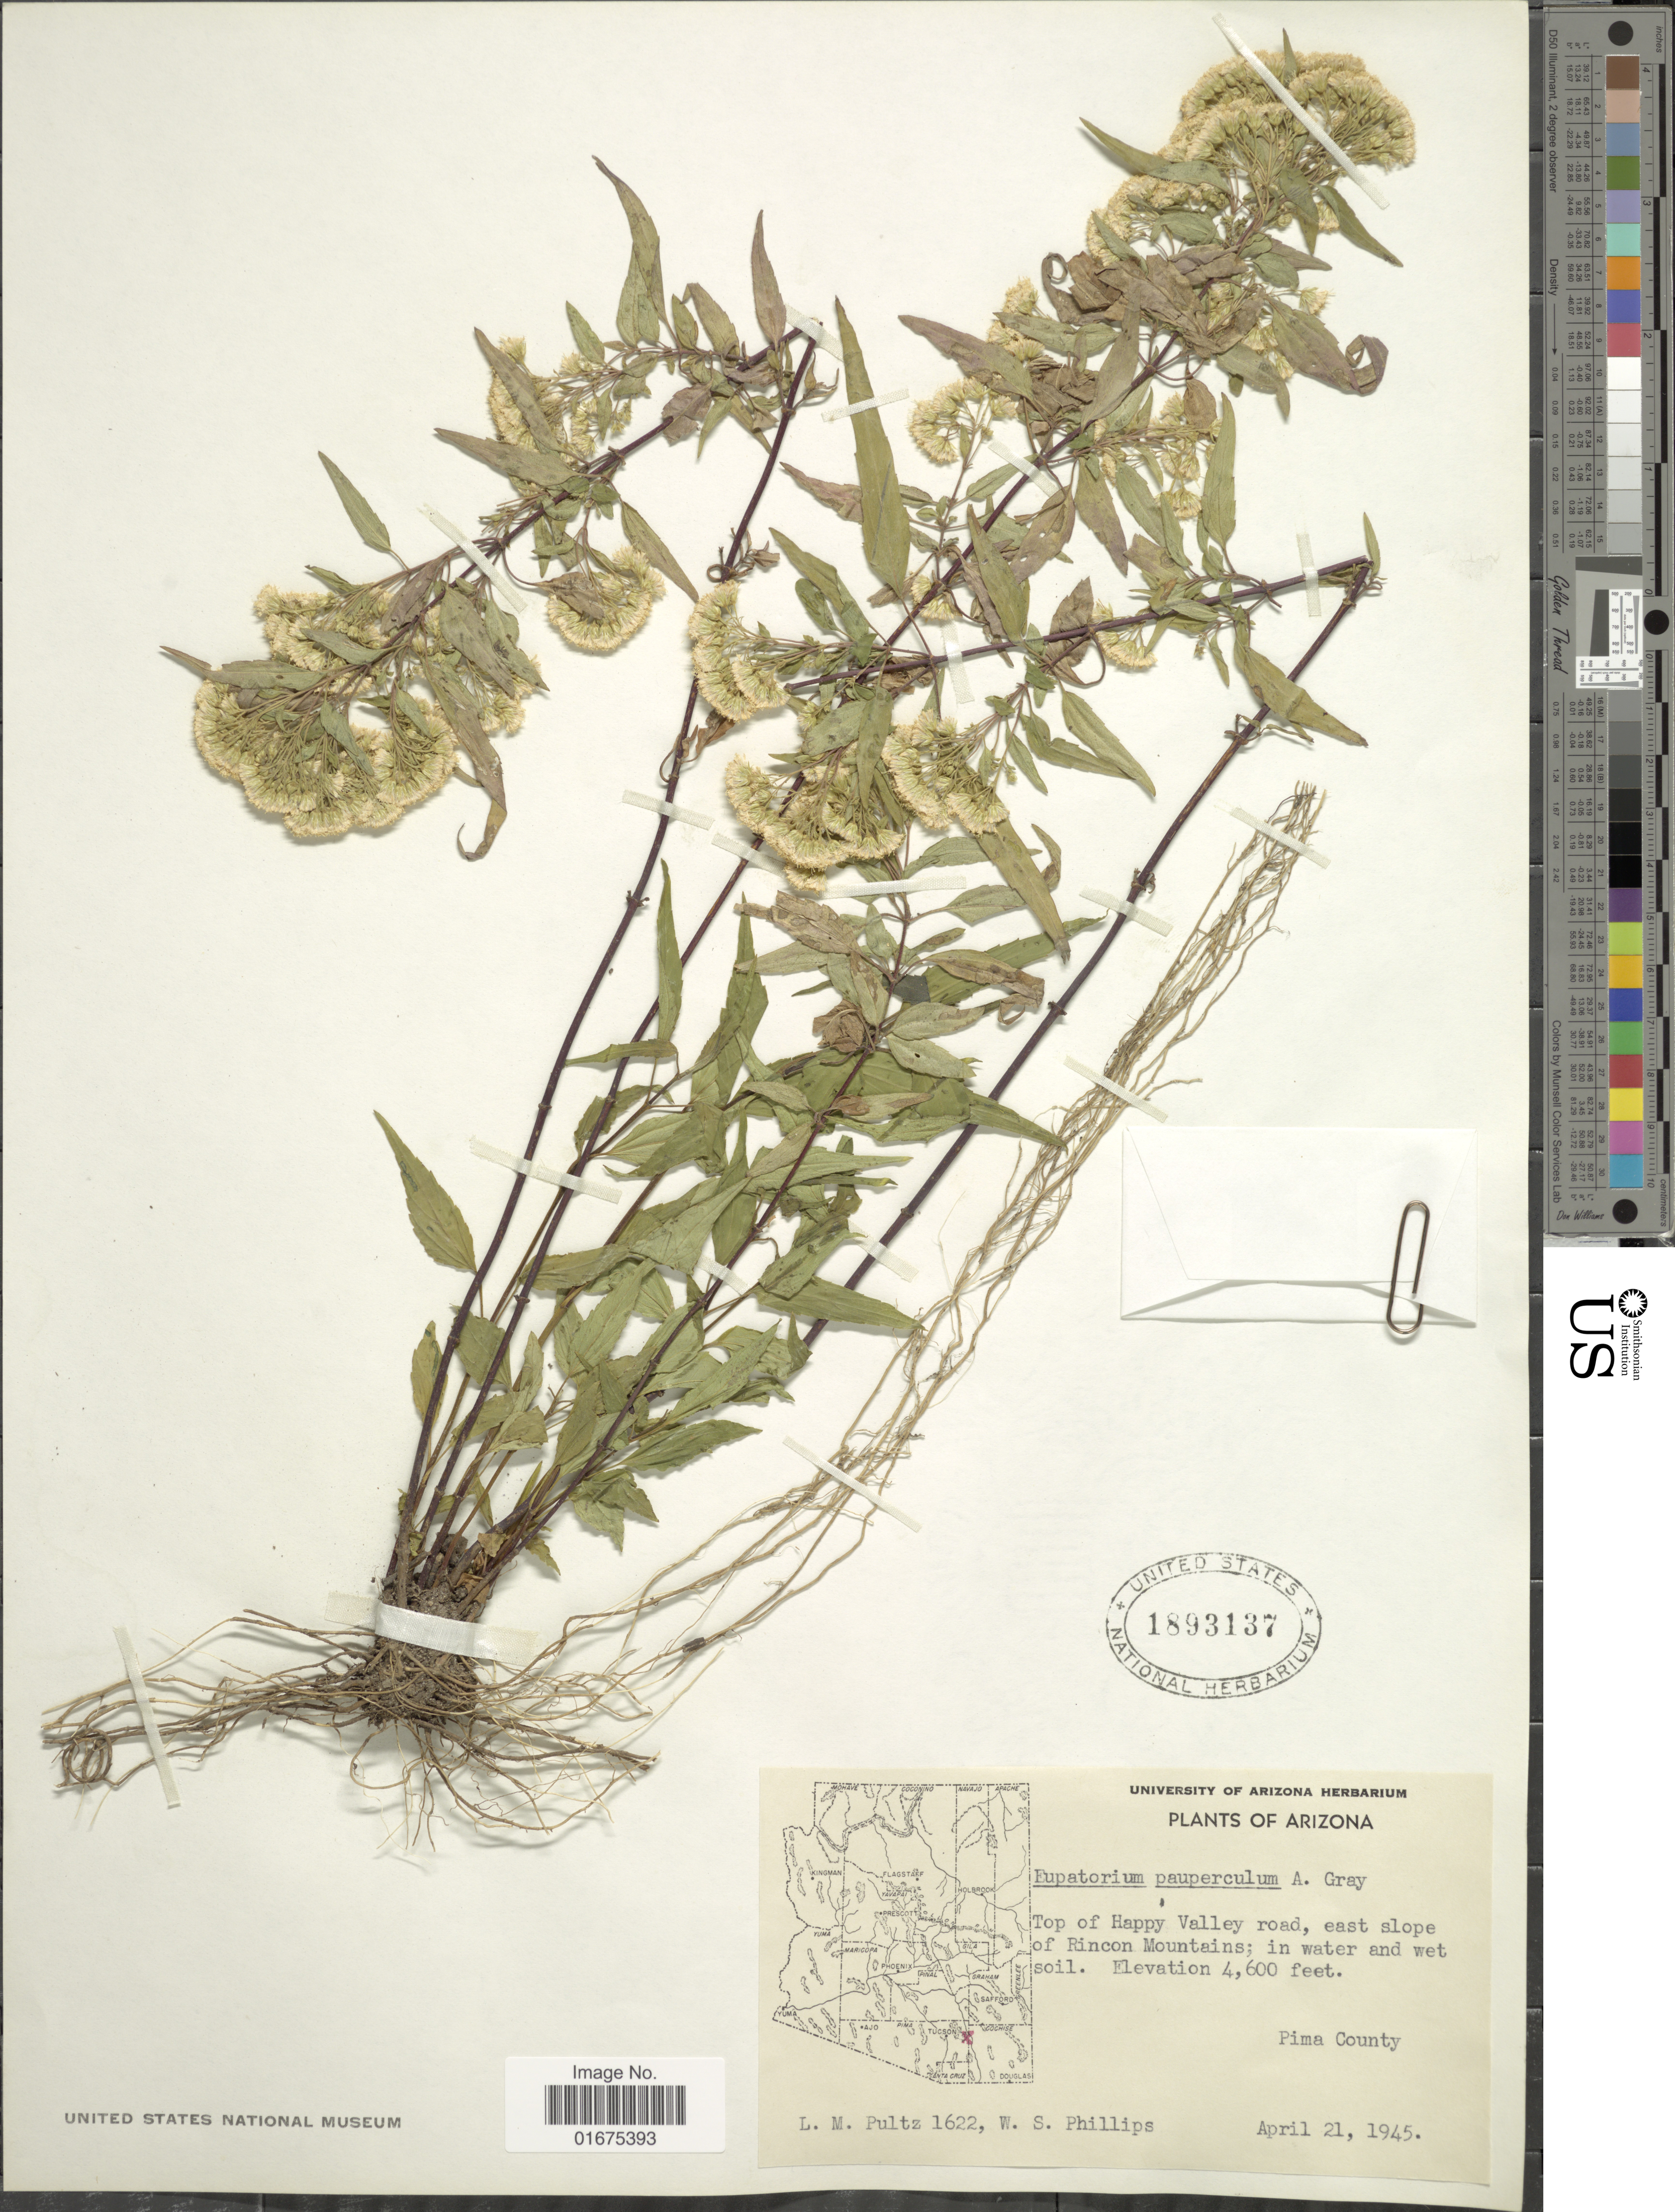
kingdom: Plantae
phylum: Tracheophyta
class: Magnoliopsida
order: Asterales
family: Asteraceae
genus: Ageratina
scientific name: Ageratina paupercula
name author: (A. Gray) R.M. King & H. Rob.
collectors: L. Pultz & W. S. Phillips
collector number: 1622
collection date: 1945-04-21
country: United States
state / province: Arizona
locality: Top of Happy Valley road, east slope of Rincon Mountains, in Pima County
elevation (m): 1402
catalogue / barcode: US 1893137